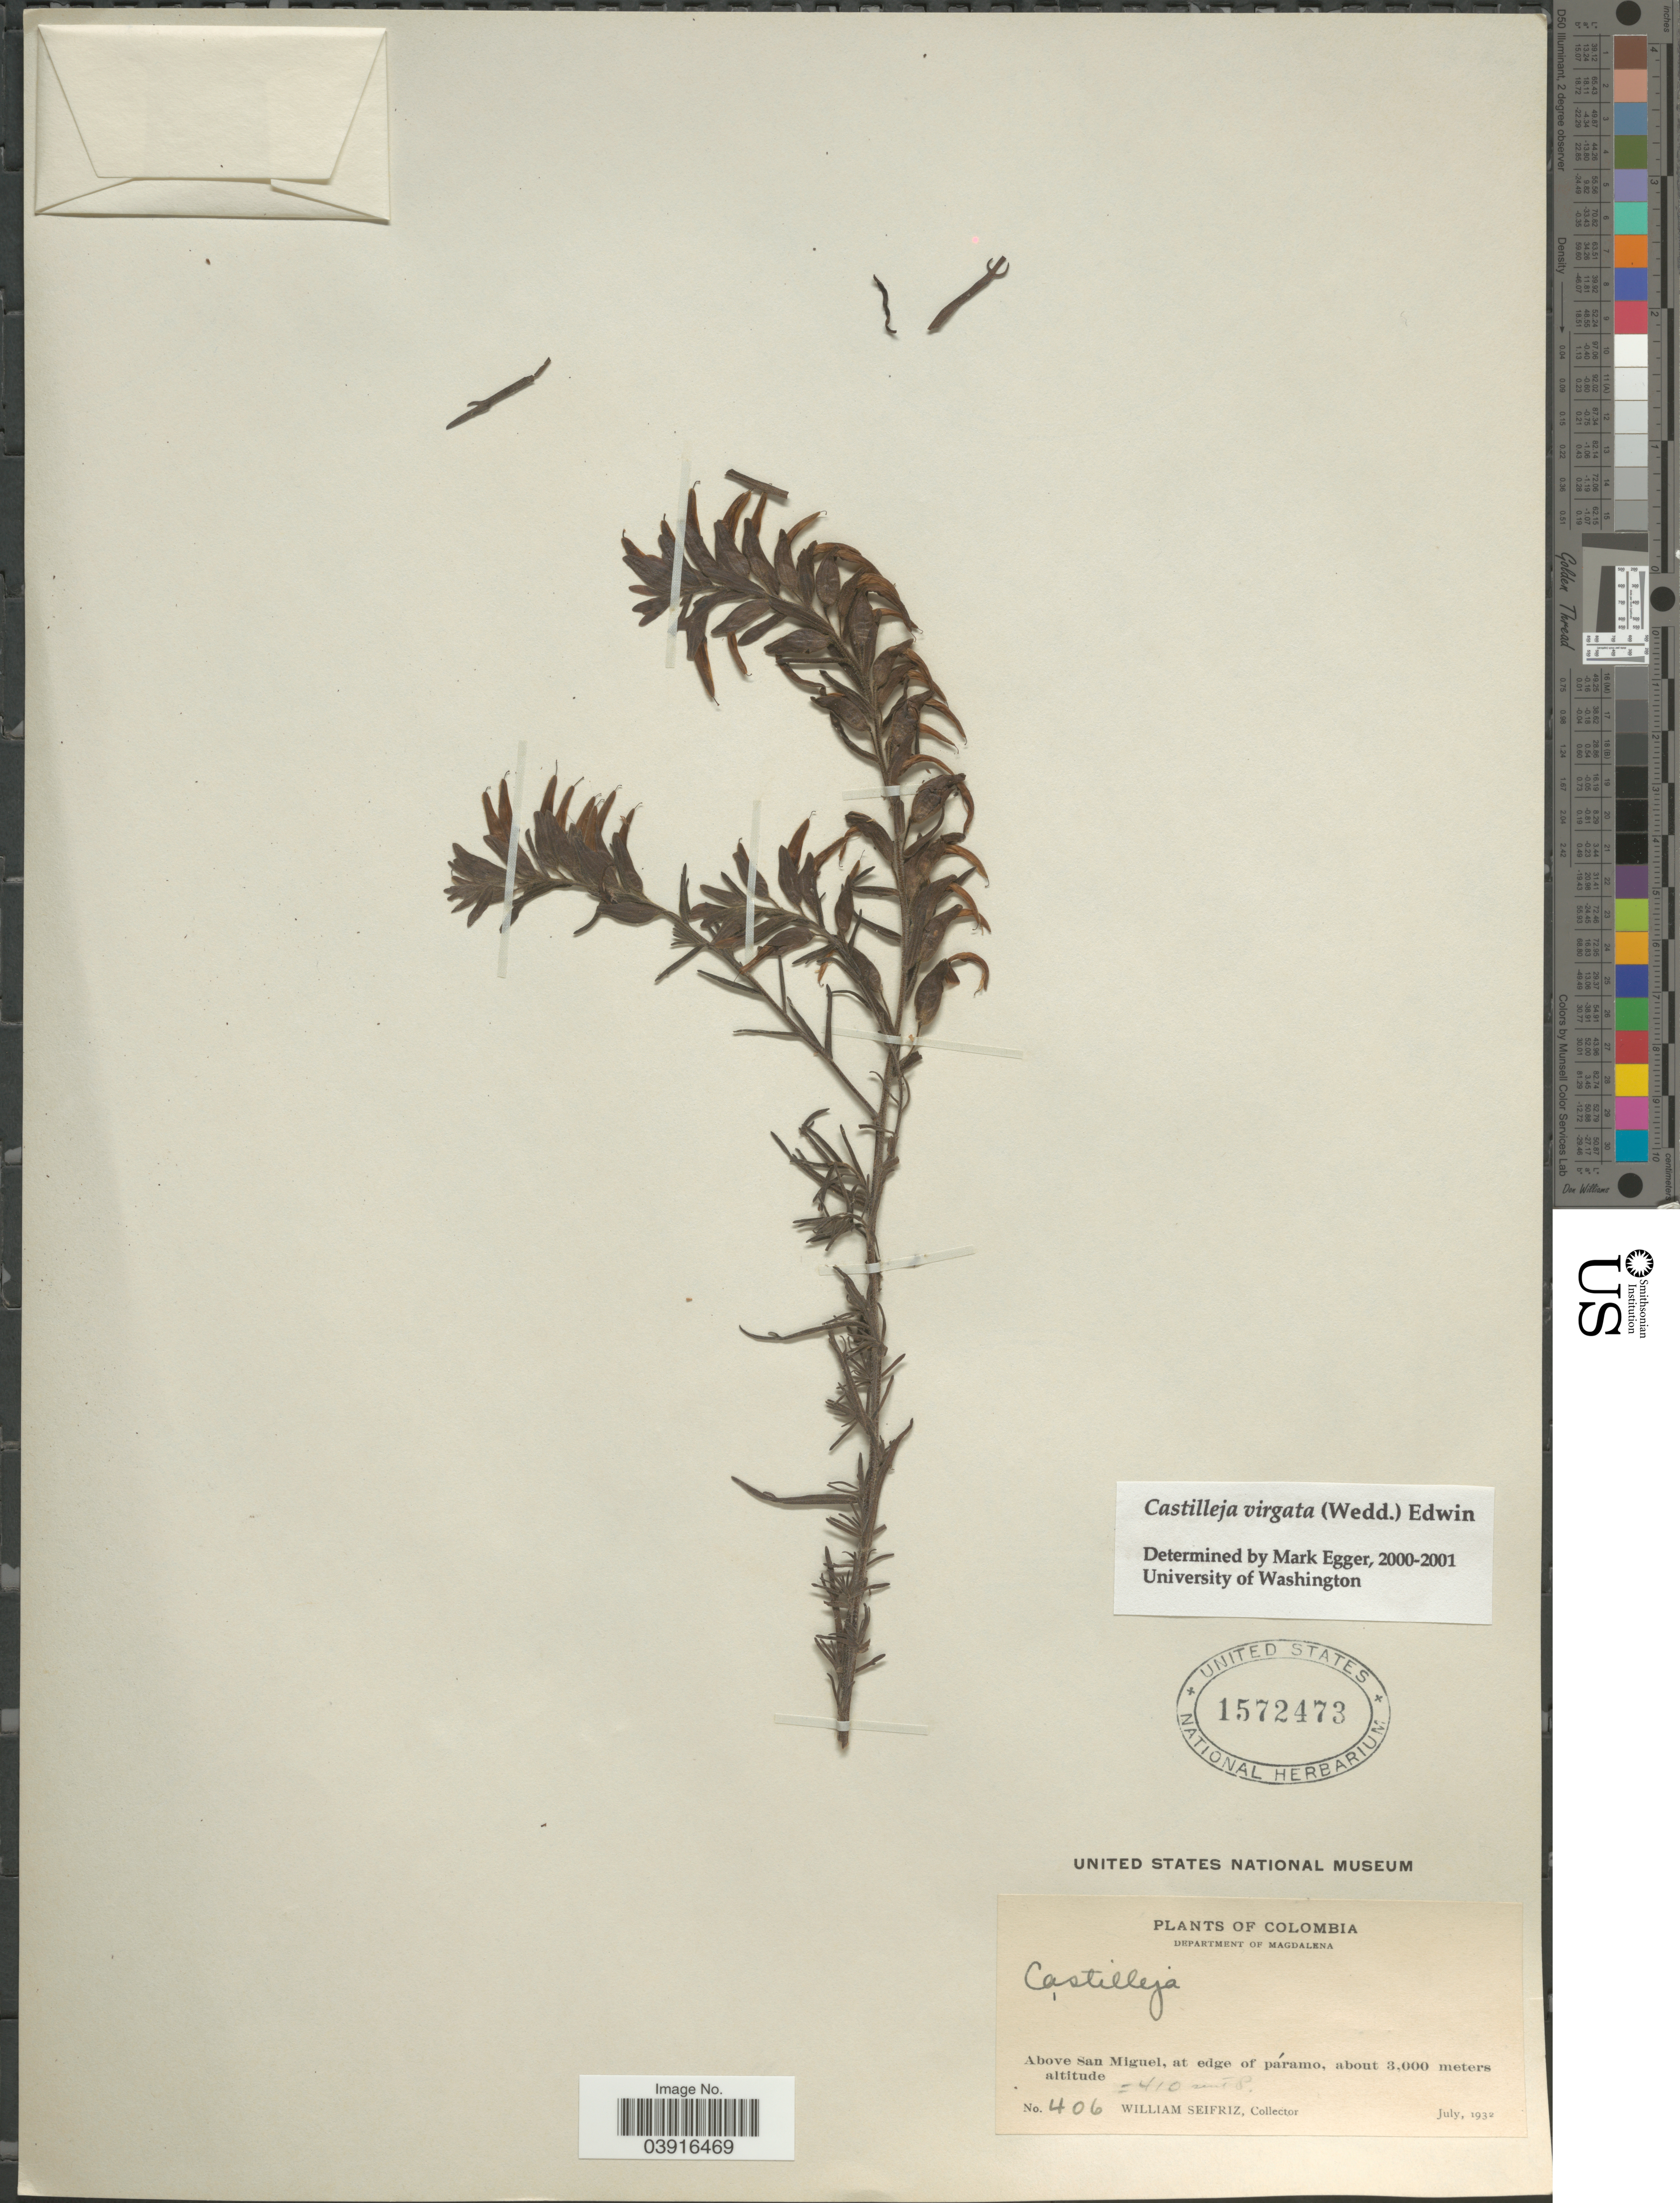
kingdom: Plantae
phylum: Tracheophyta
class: Magnoliopsida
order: Lamiales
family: Orobanchaceae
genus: Castilleja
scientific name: Castilleja virgata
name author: (Wedd.) Edwin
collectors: W. Seifriz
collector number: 406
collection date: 1932-07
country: Colombia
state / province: Magdalena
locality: Department of Magdalena. Above San miguel, at edge of páramo.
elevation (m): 3000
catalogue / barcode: US 1572473